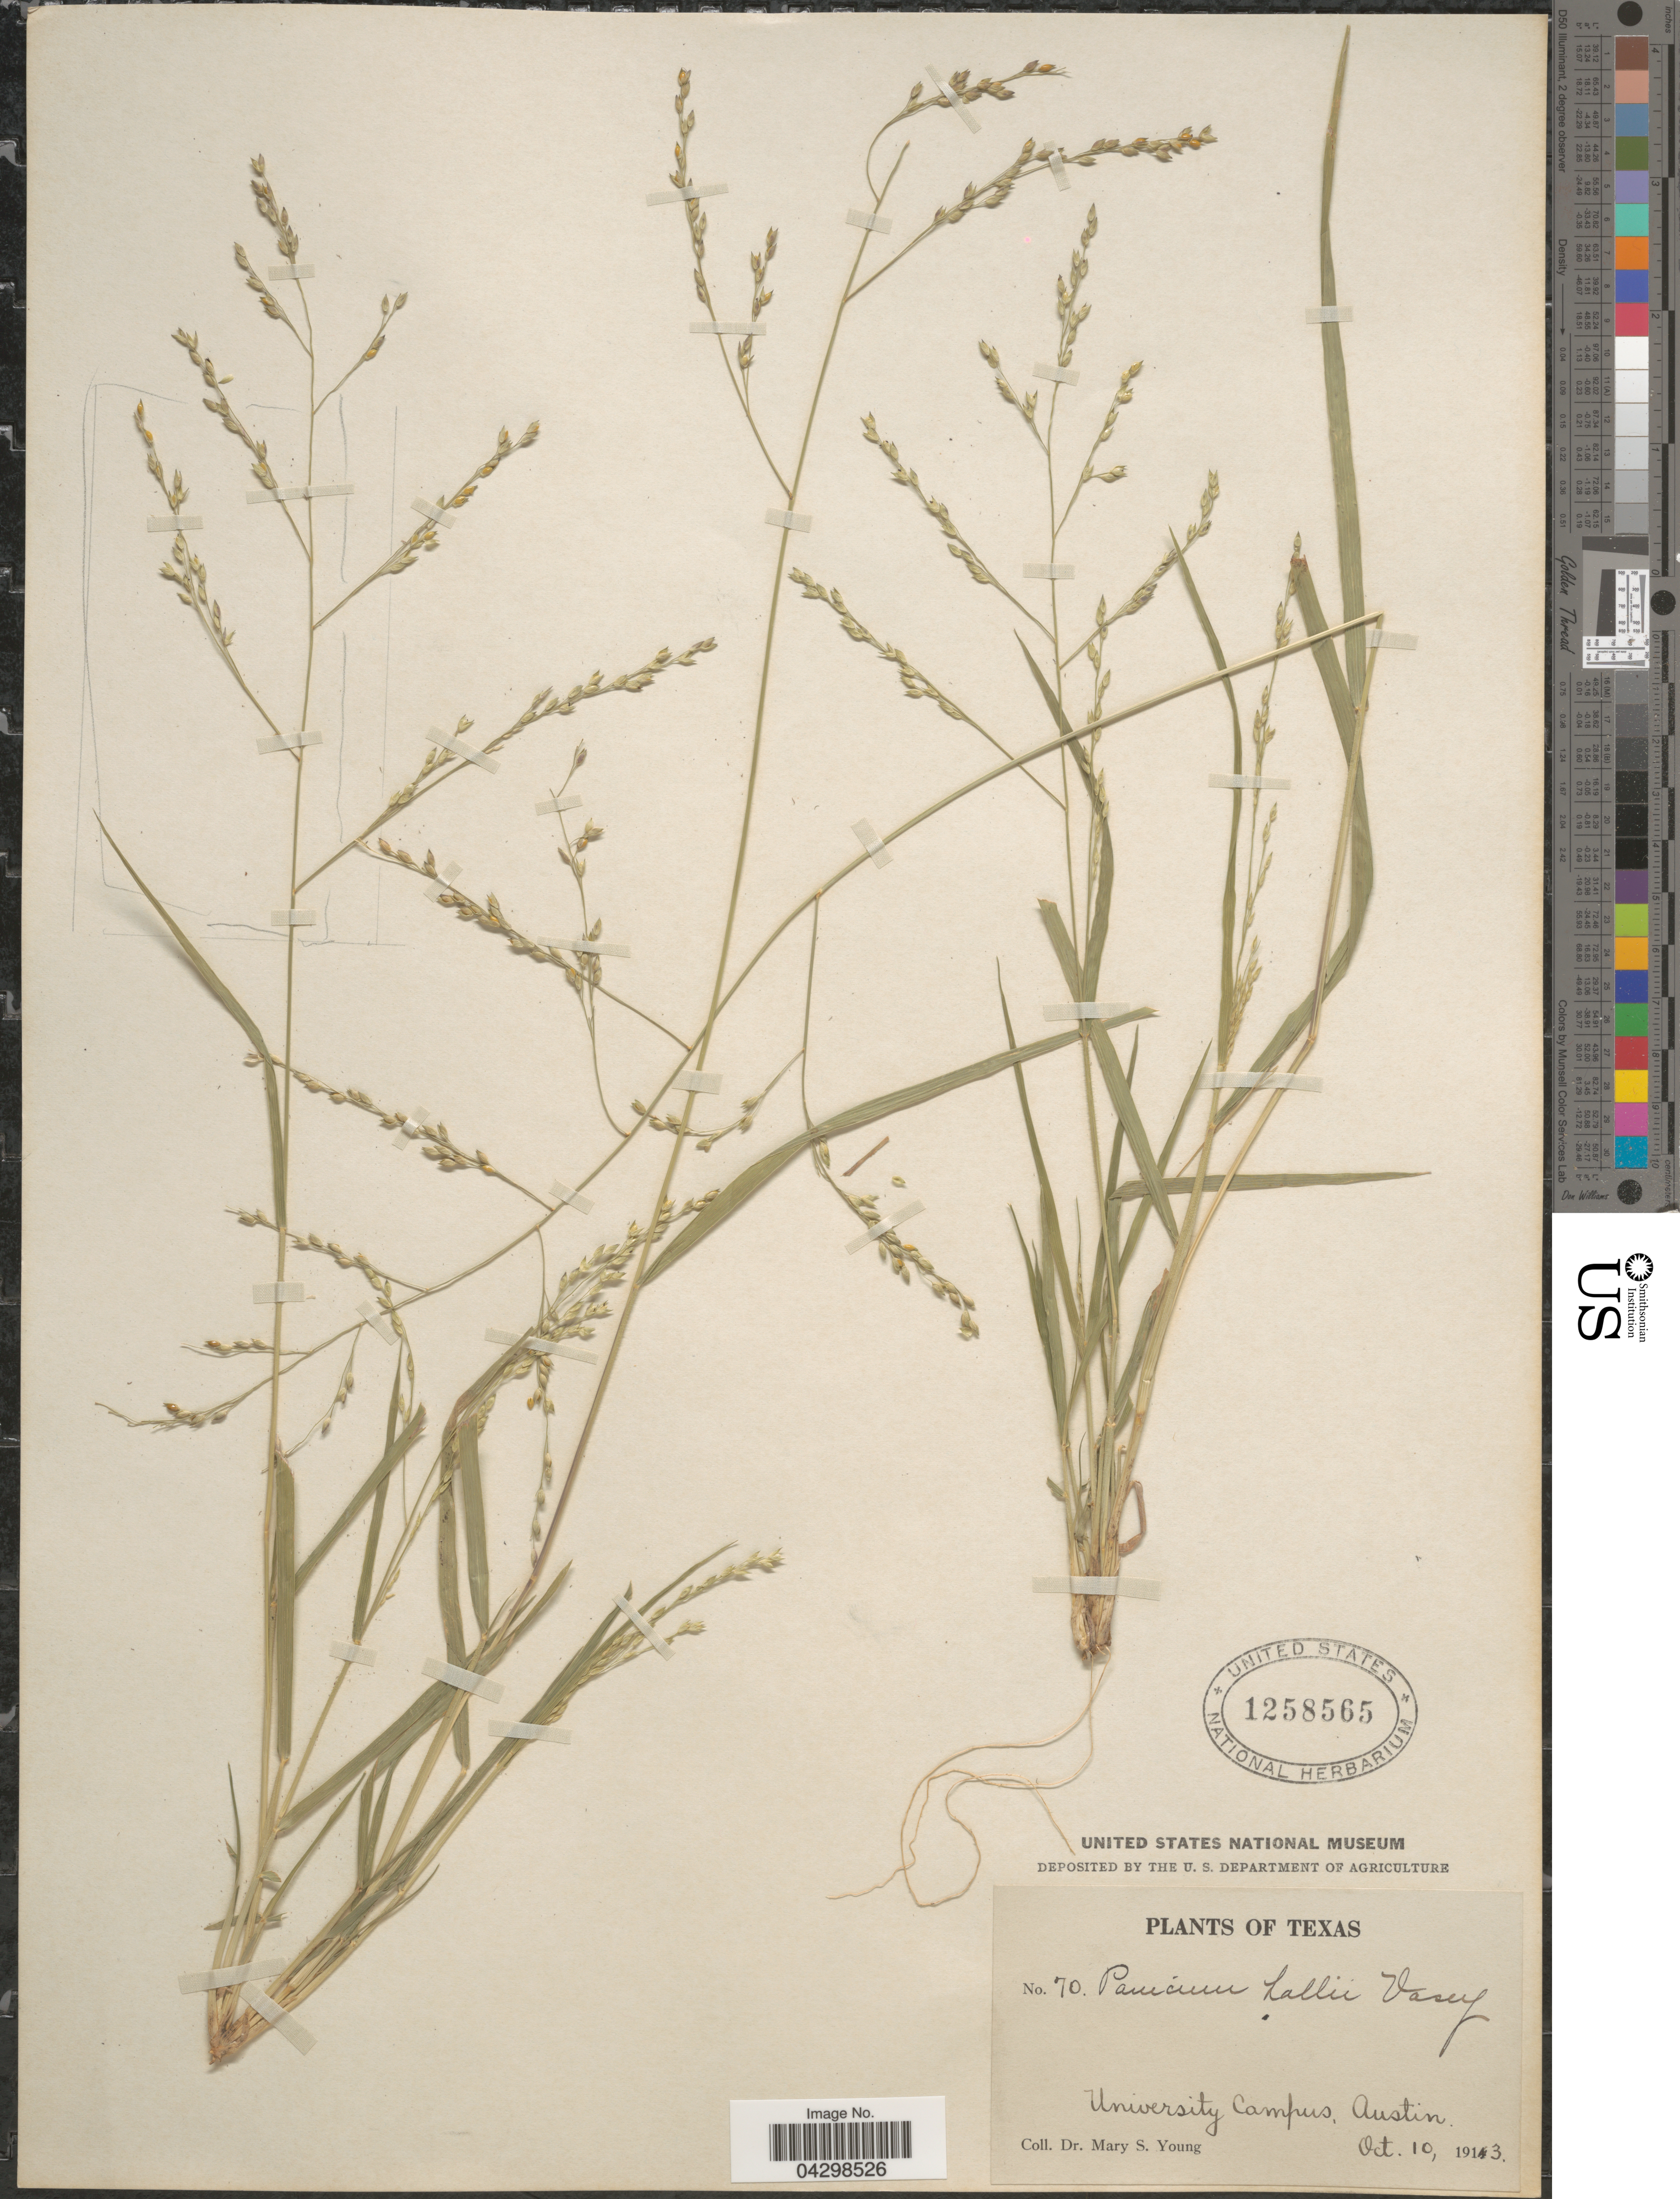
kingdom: Plantae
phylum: Tracheophyta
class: Liliopsida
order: Poales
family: Poaceae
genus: Panicum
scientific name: Panicum hallii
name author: Vasey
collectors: M. Young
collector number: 70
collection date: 1913-10-10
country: United States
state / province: Texas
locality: University Campus, Austin.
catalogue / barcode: US 1258565